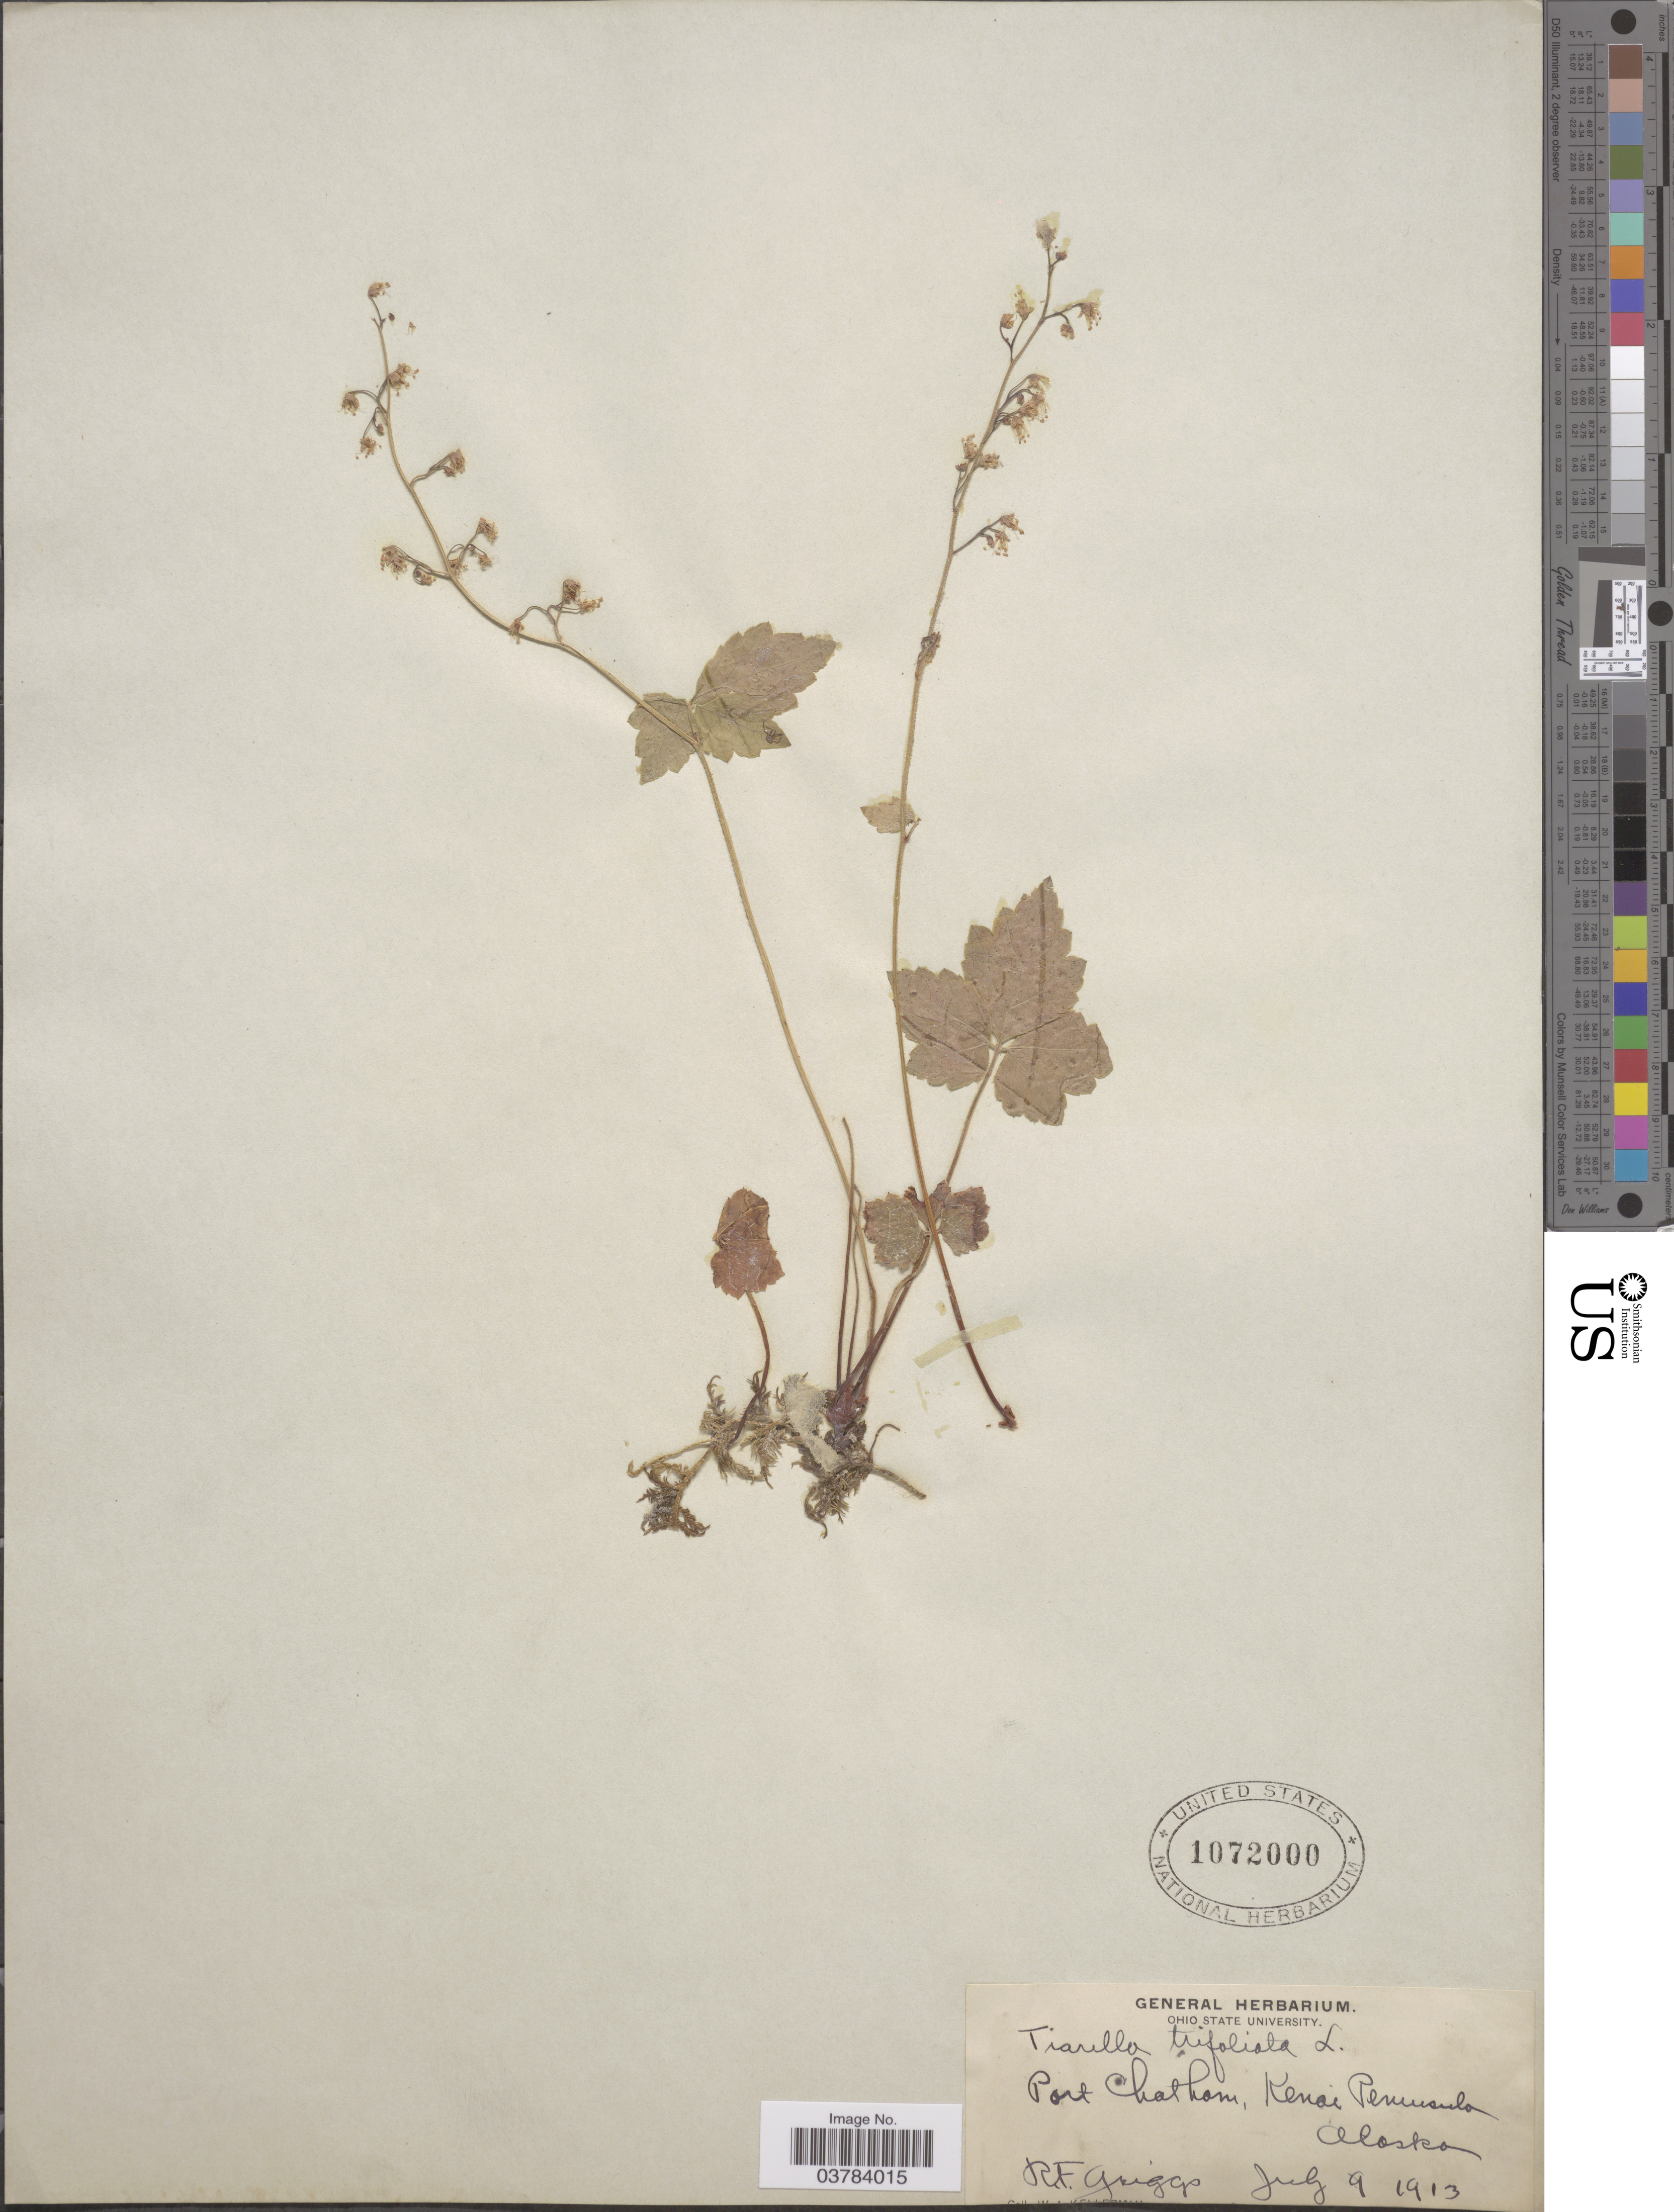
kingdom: Plantae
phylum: Tracheophyta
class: Magnoliopsida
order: Saxifragales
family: Saxifragaceae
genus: Tiarella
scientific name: Tiarella trifoliata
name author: L.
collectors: R. F. Griggs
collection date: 1913-07-09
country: United States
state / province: Alaska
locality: Port Chatham, Kenai Peninsula.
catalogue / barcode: US 1072000